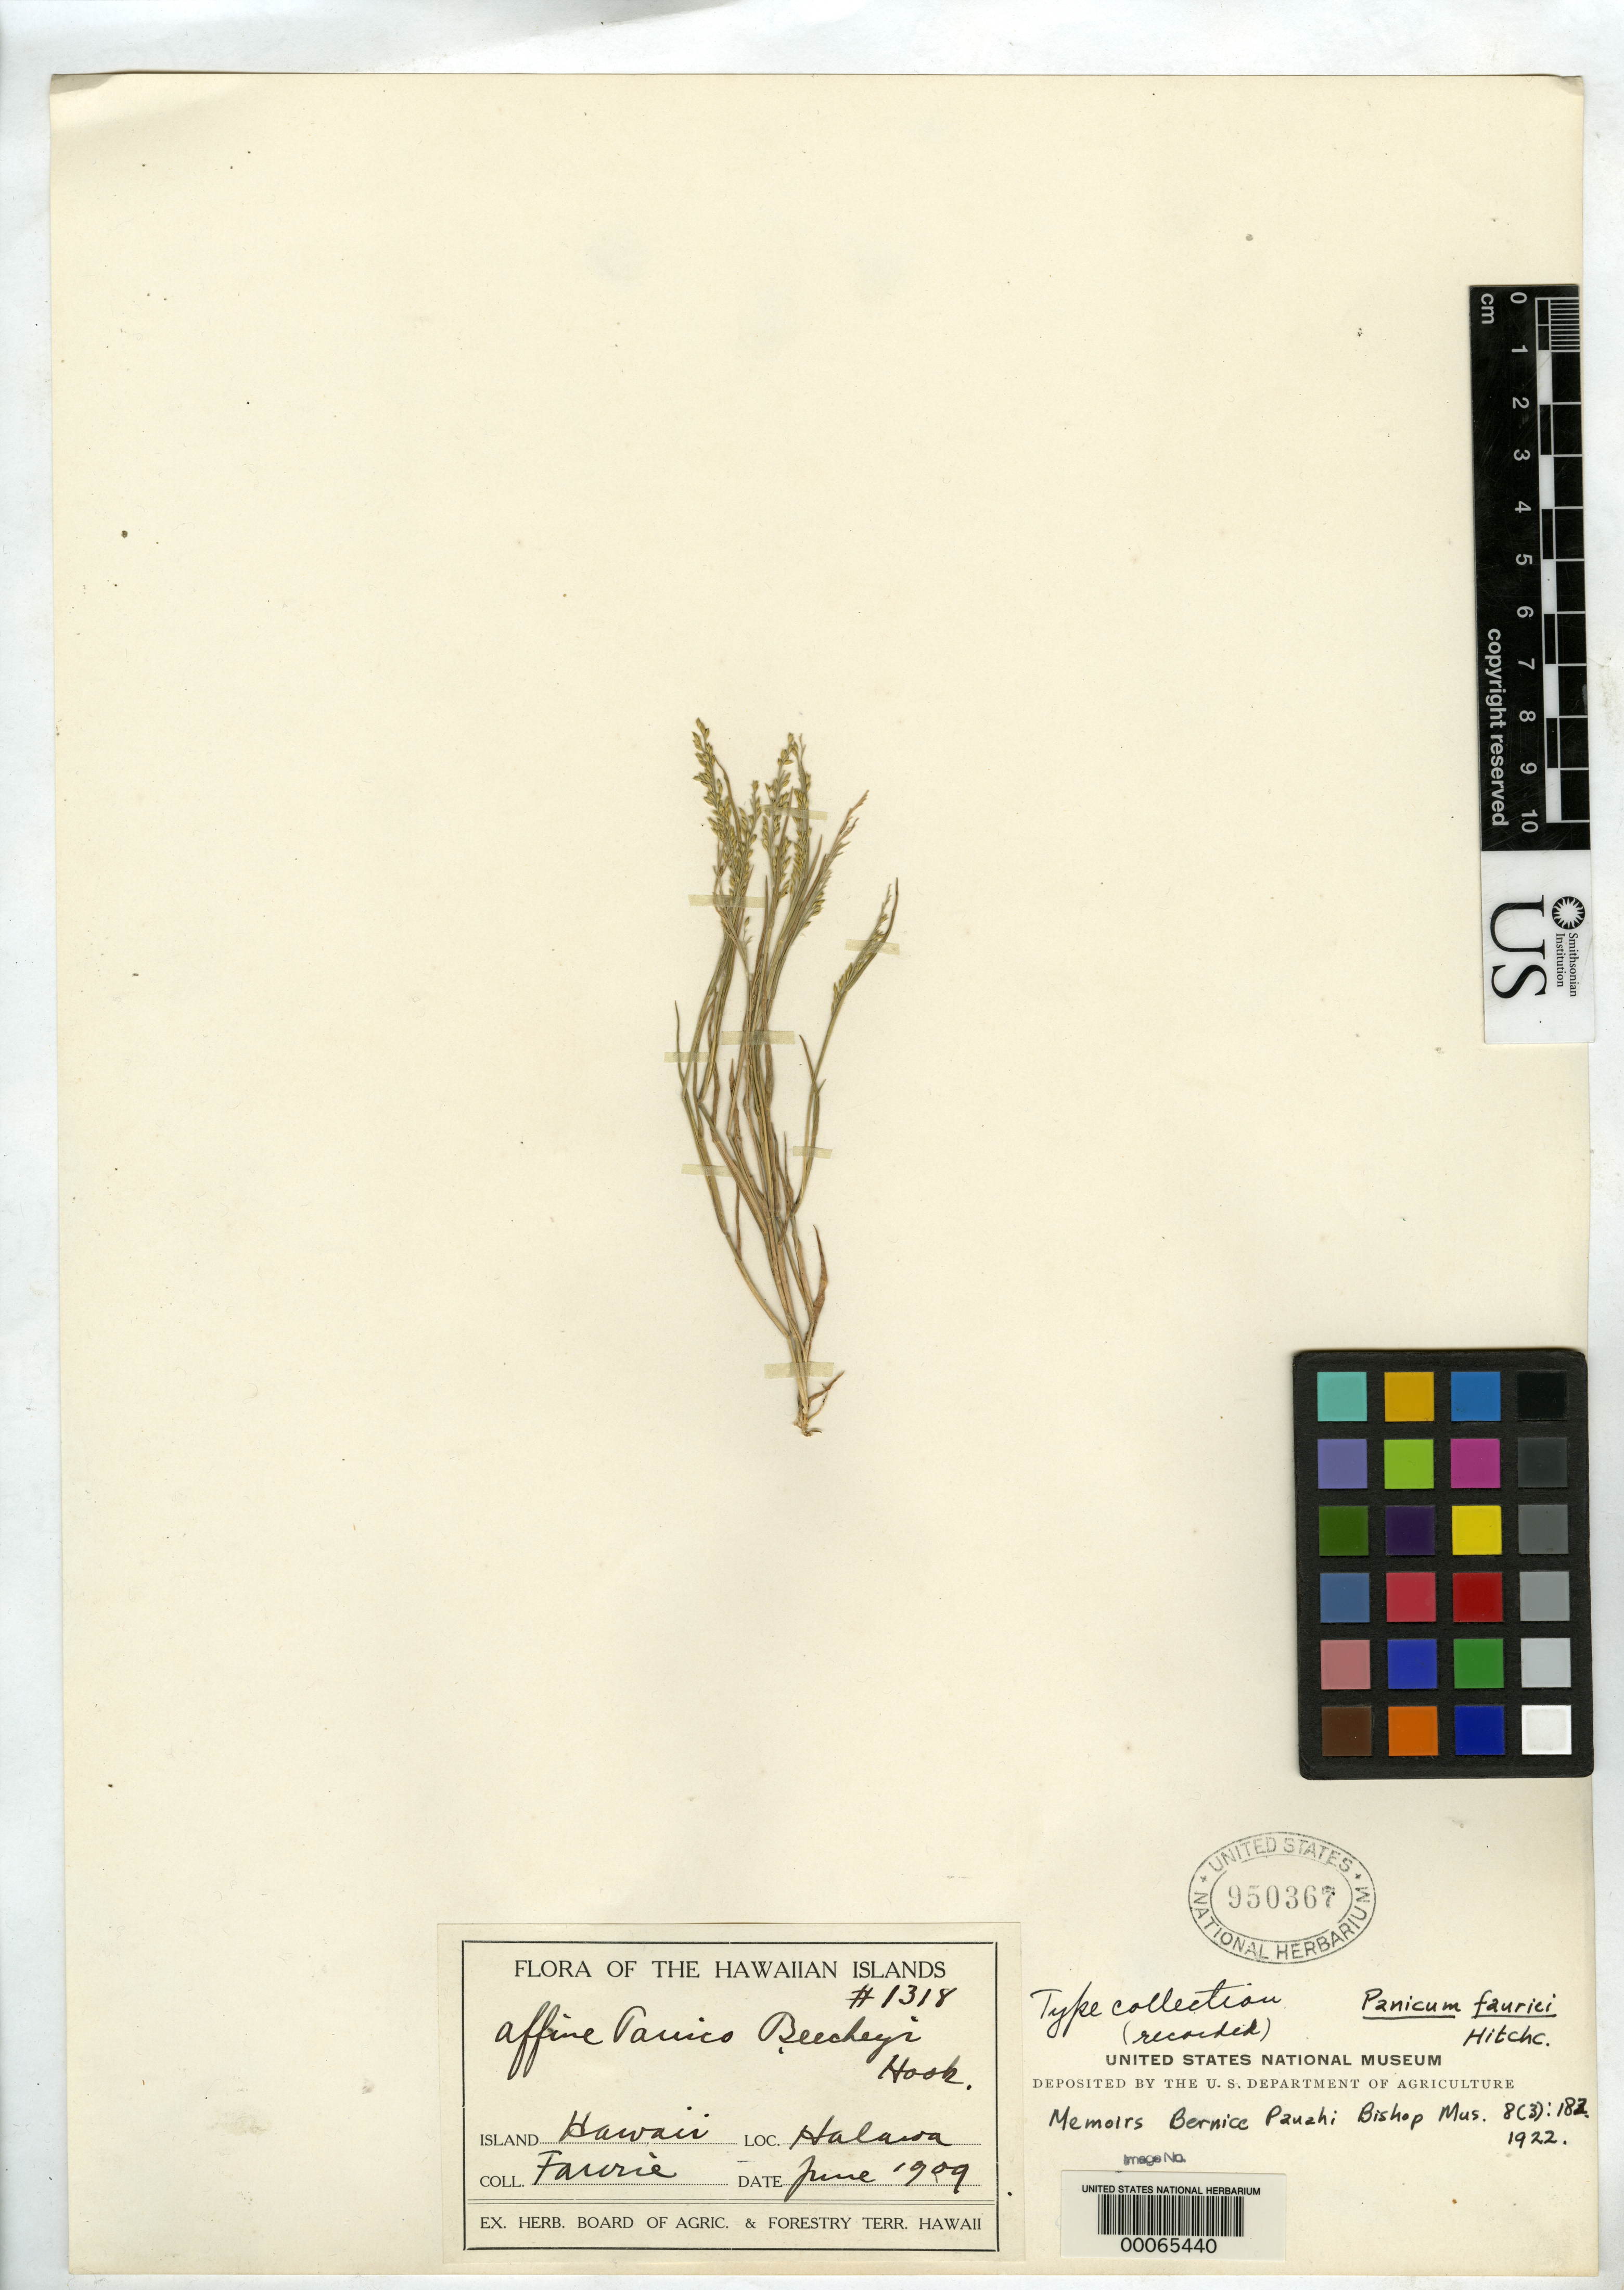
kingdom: Plantae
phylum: Tracheophyta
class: Liliopsida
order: Poales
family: Poaceae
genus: Panicum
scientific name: Panicum fauriei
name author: Hitchc.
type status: Isotype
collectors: A. Faurie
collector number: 1318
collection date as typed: Jun 1909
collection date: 1909-06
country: United States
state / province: Hawaii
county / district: Hawaii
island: Hawaii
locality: Halawa.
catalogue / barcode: US 950367